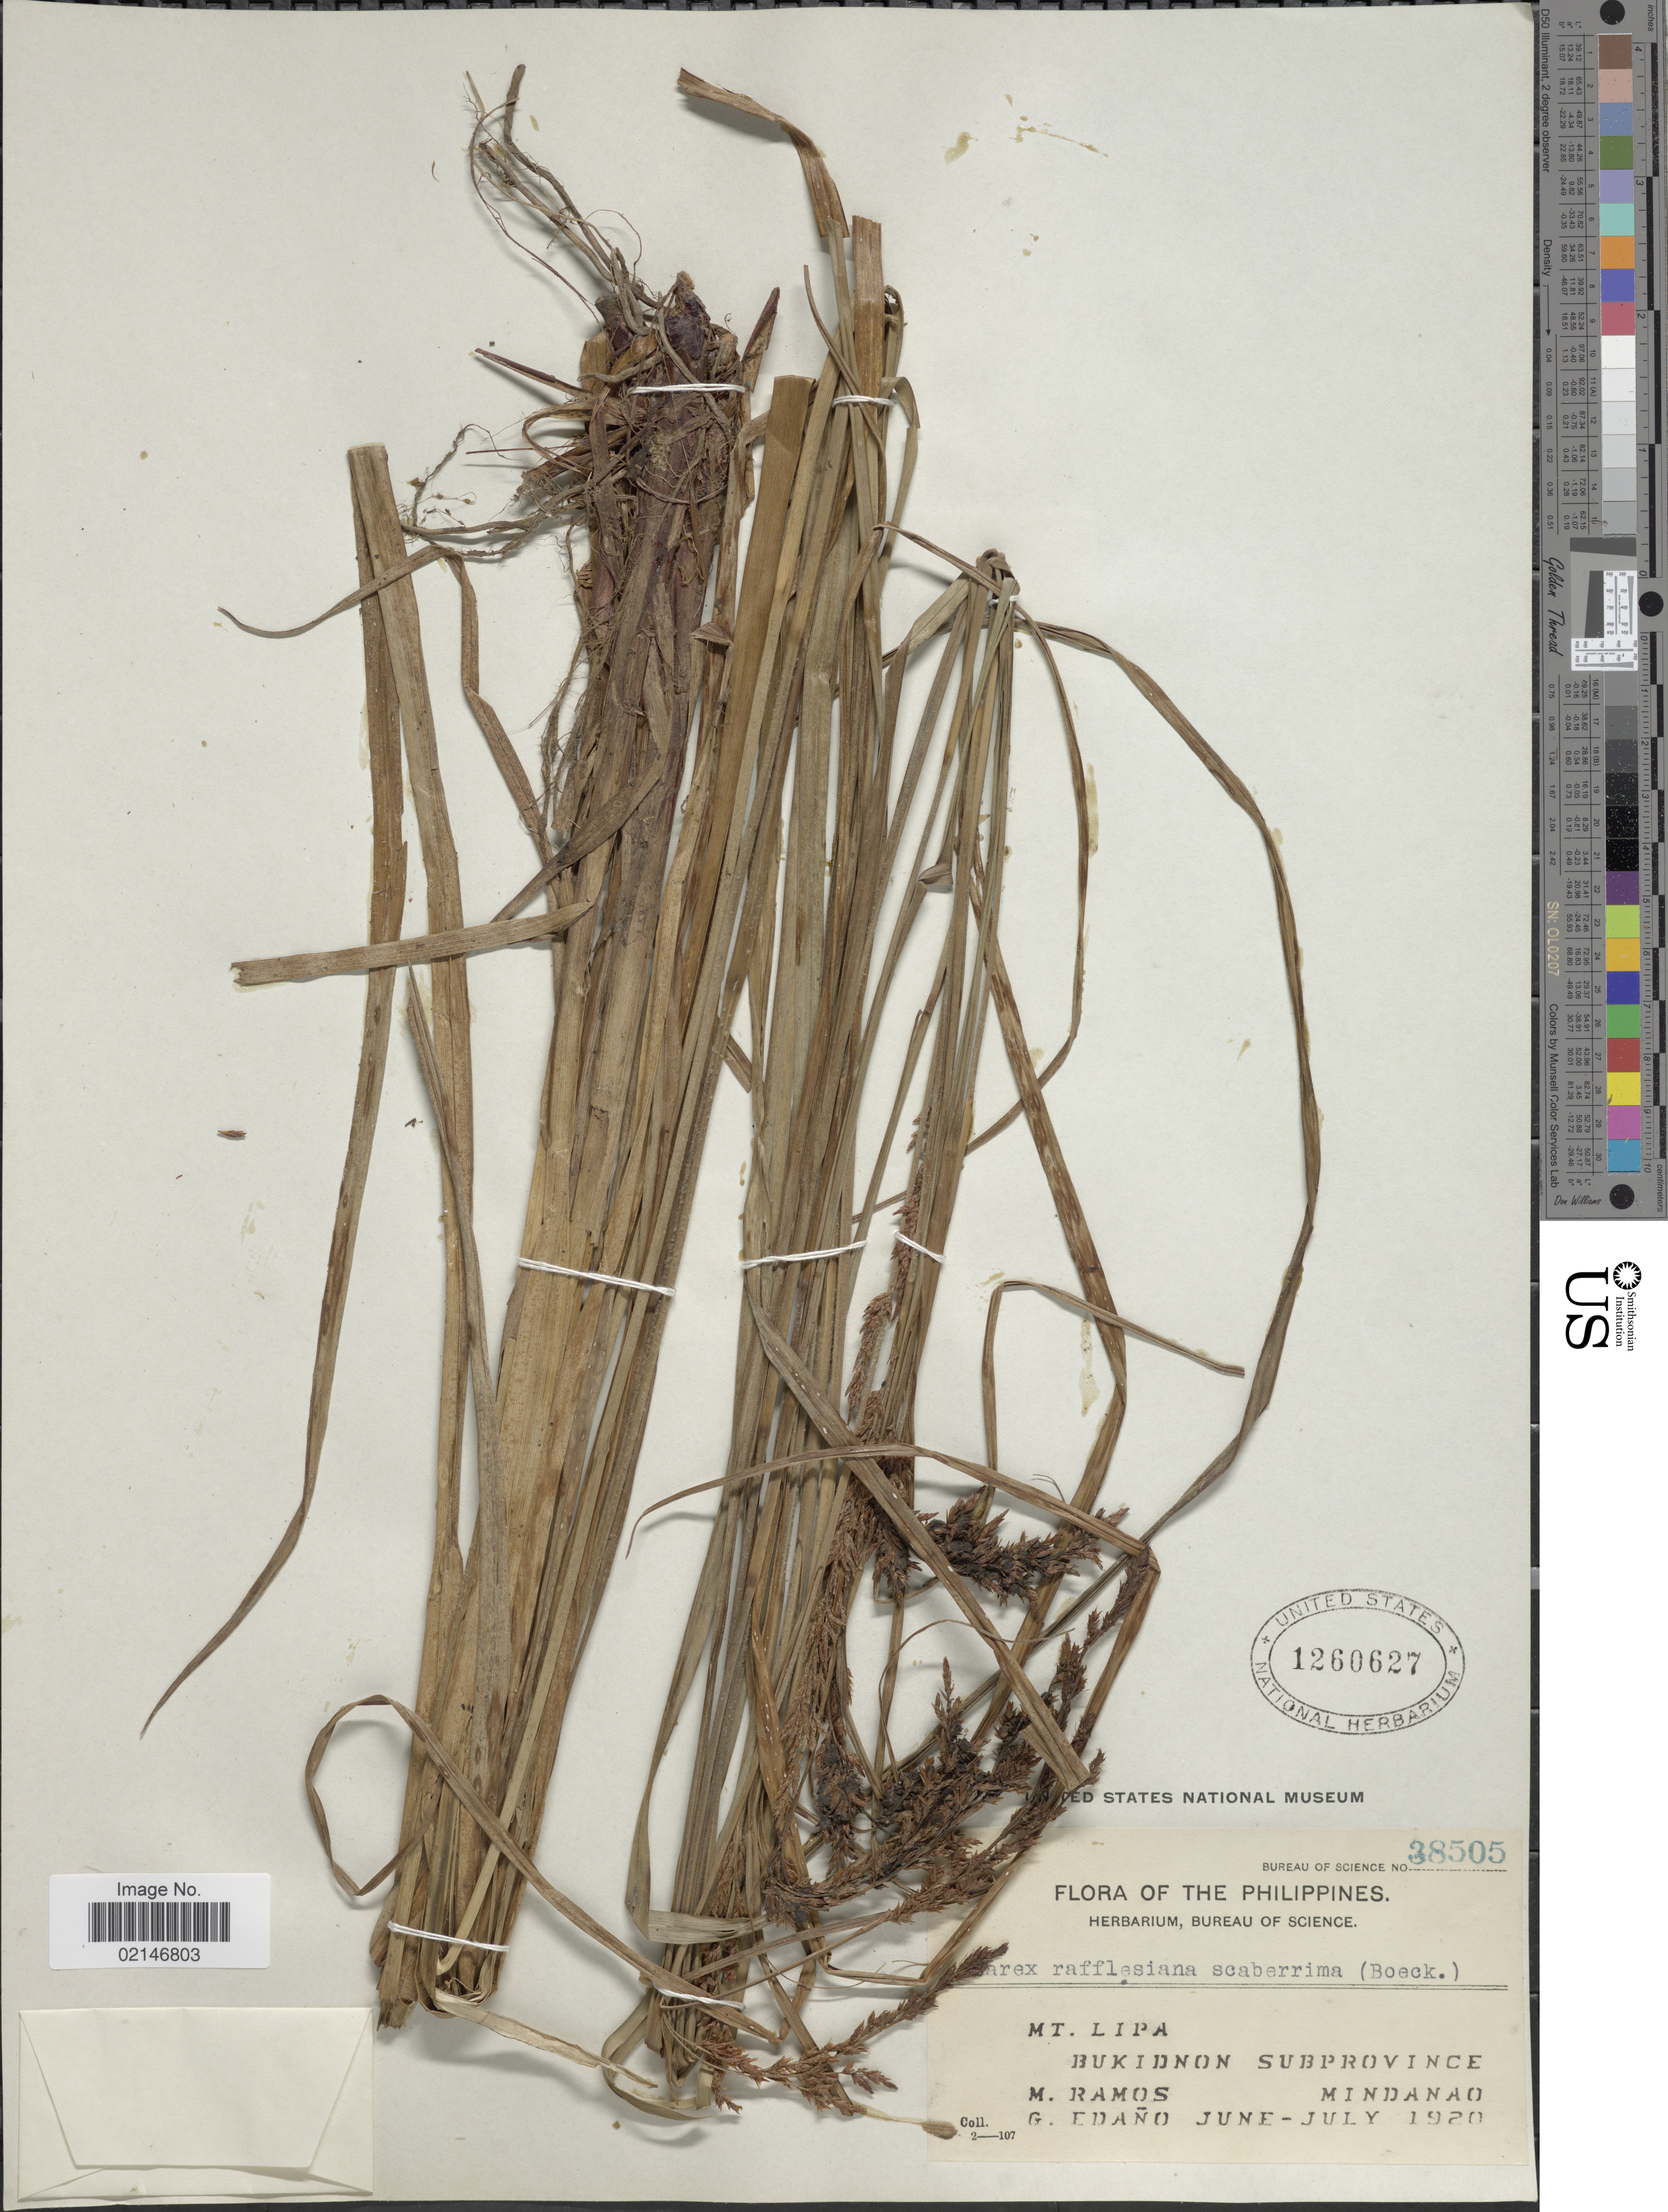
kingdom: Plantae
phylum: Tracheophyta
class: Liliopsida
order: Poales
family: Cyperaceae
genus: Carex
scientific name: Carex rafflesiana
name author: Boott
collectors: M. Ramos & G. Edaño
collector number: Bureau of Science 38505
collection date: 1920-06/1920-07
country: Philippines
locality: Mt. Lipa, Bukidnon Subprovince, Mindanao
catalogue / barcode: US 1260627